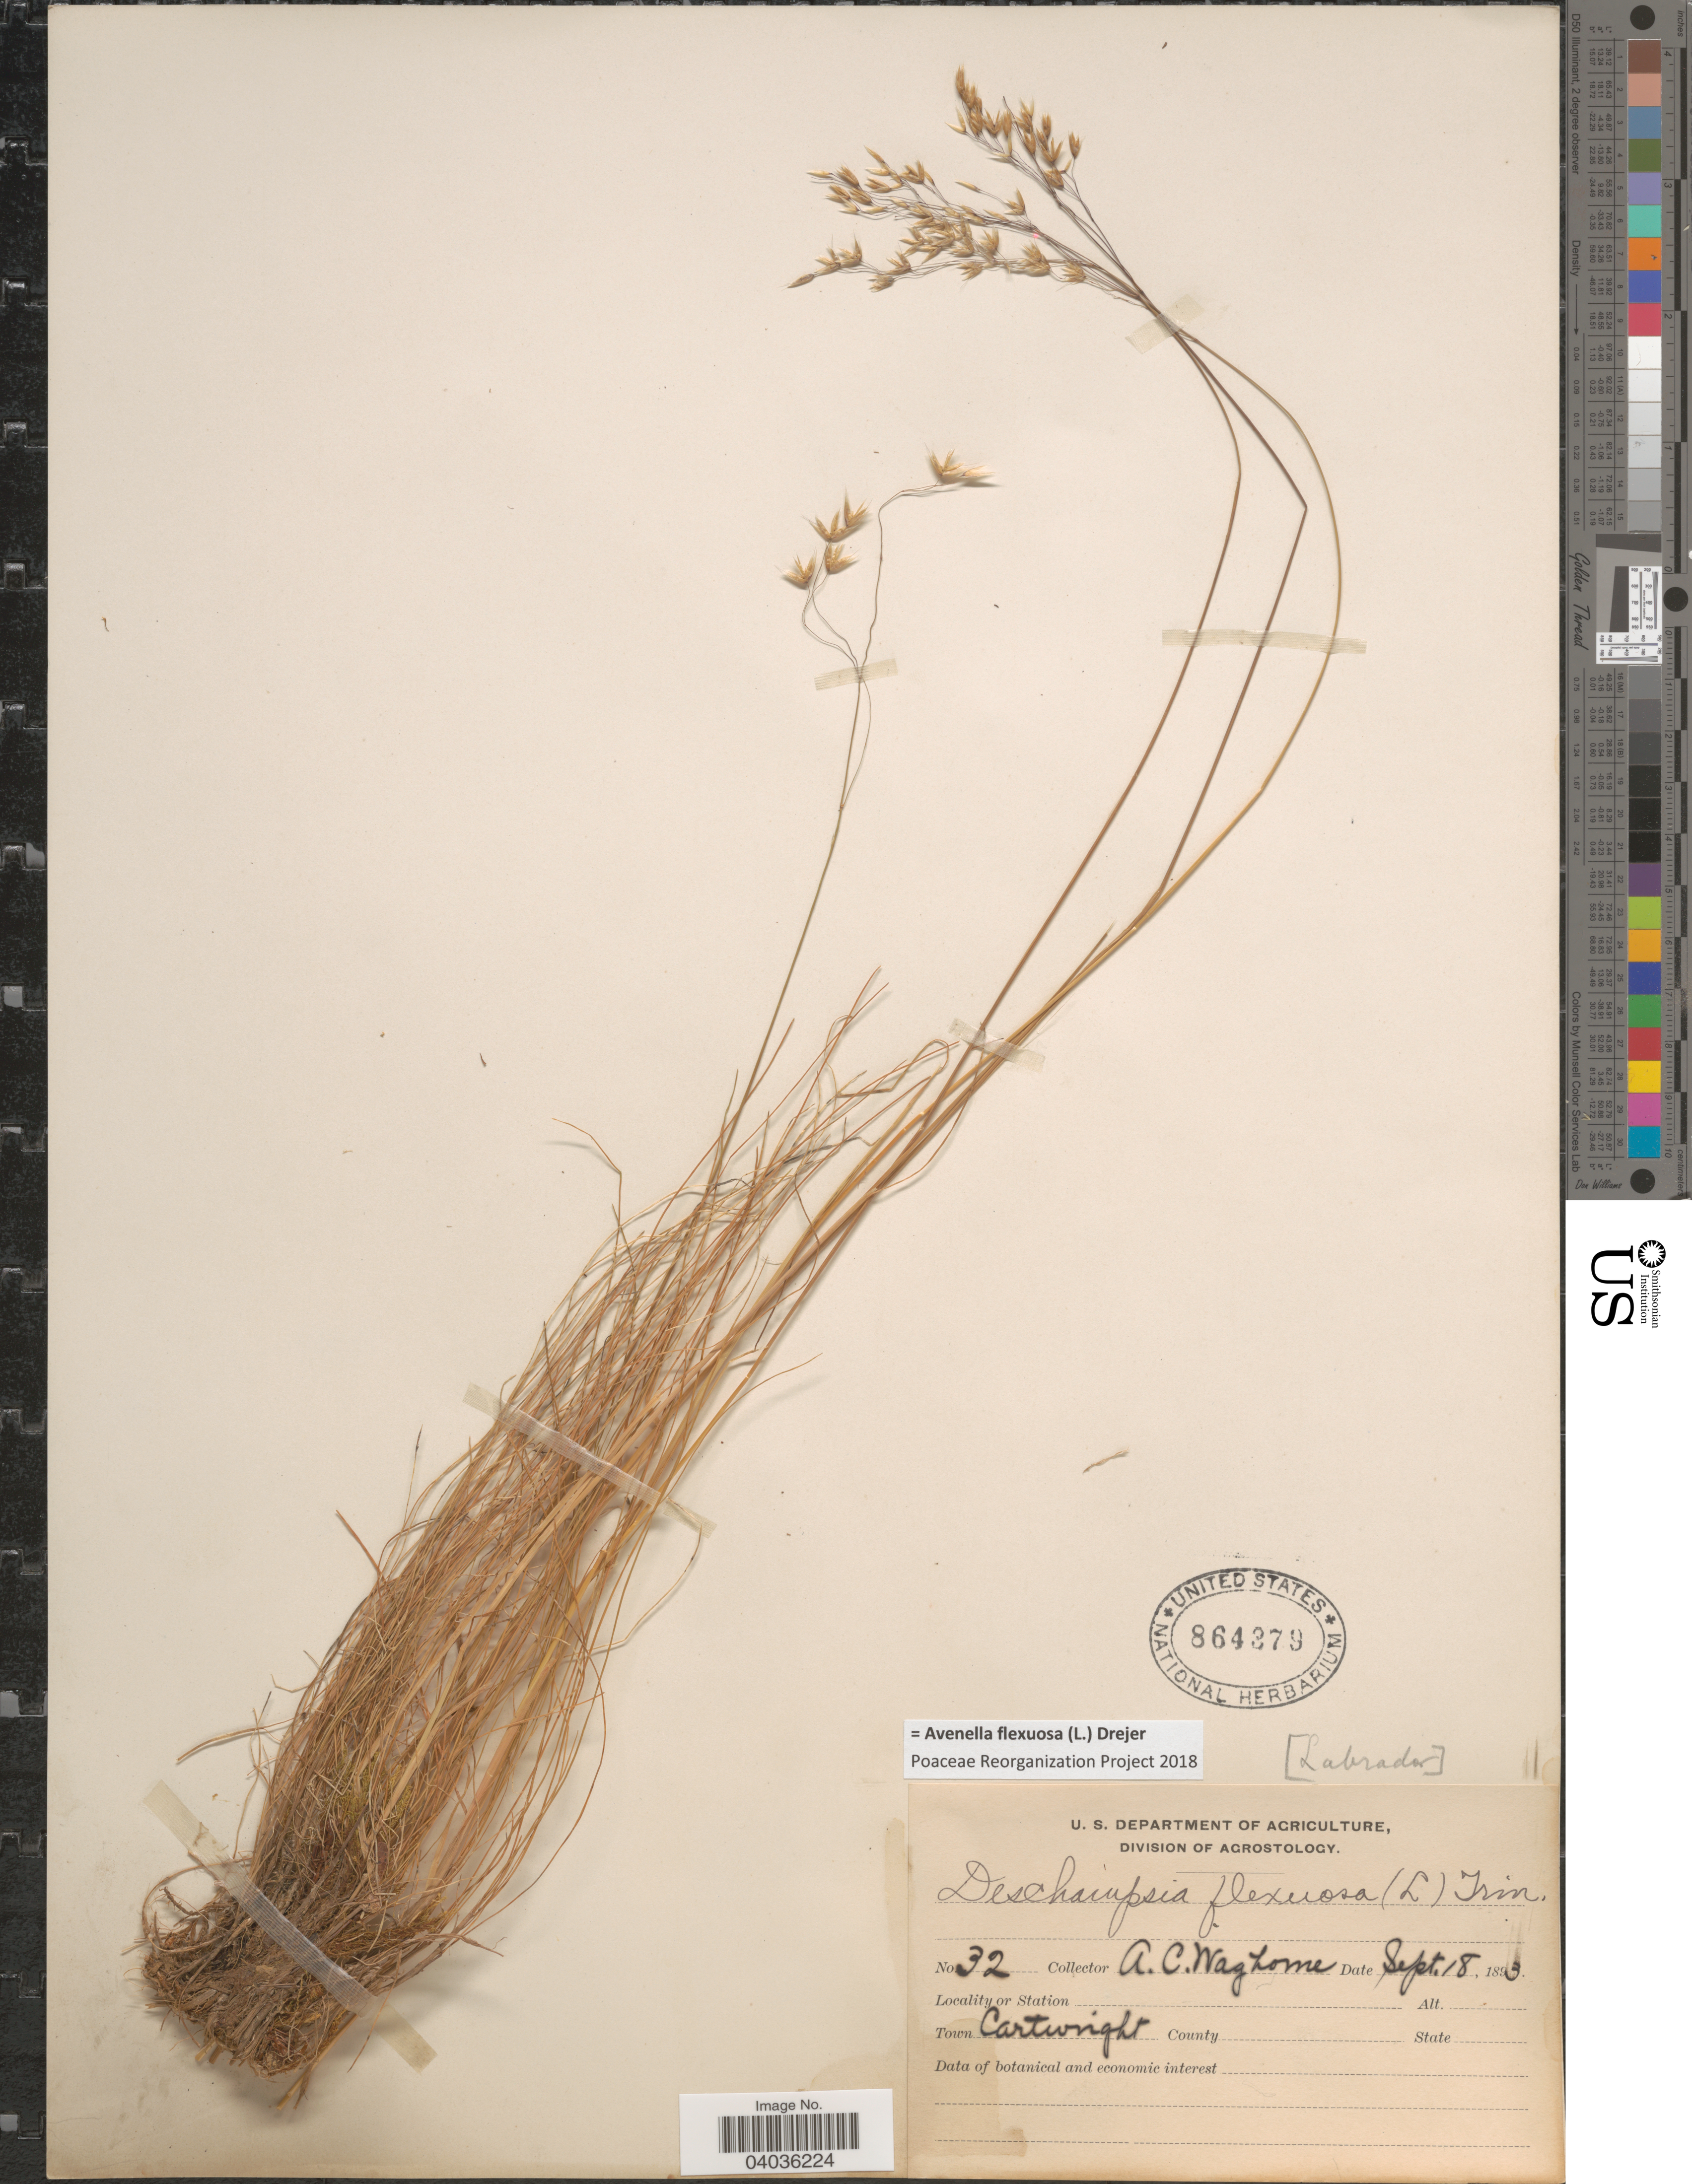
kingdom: Plantae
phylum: Tracheophyta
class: Liliopsida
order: Poales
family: Poaceae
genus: Avenella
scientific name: Avenella flexuosa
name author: (L.) Drejer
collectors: A. Waghorne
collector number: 32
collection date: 1893-09-18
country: Canada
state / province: Newfoundland and Labrador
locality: [Labrador]. Town Cartwright.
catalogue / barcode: US 864379